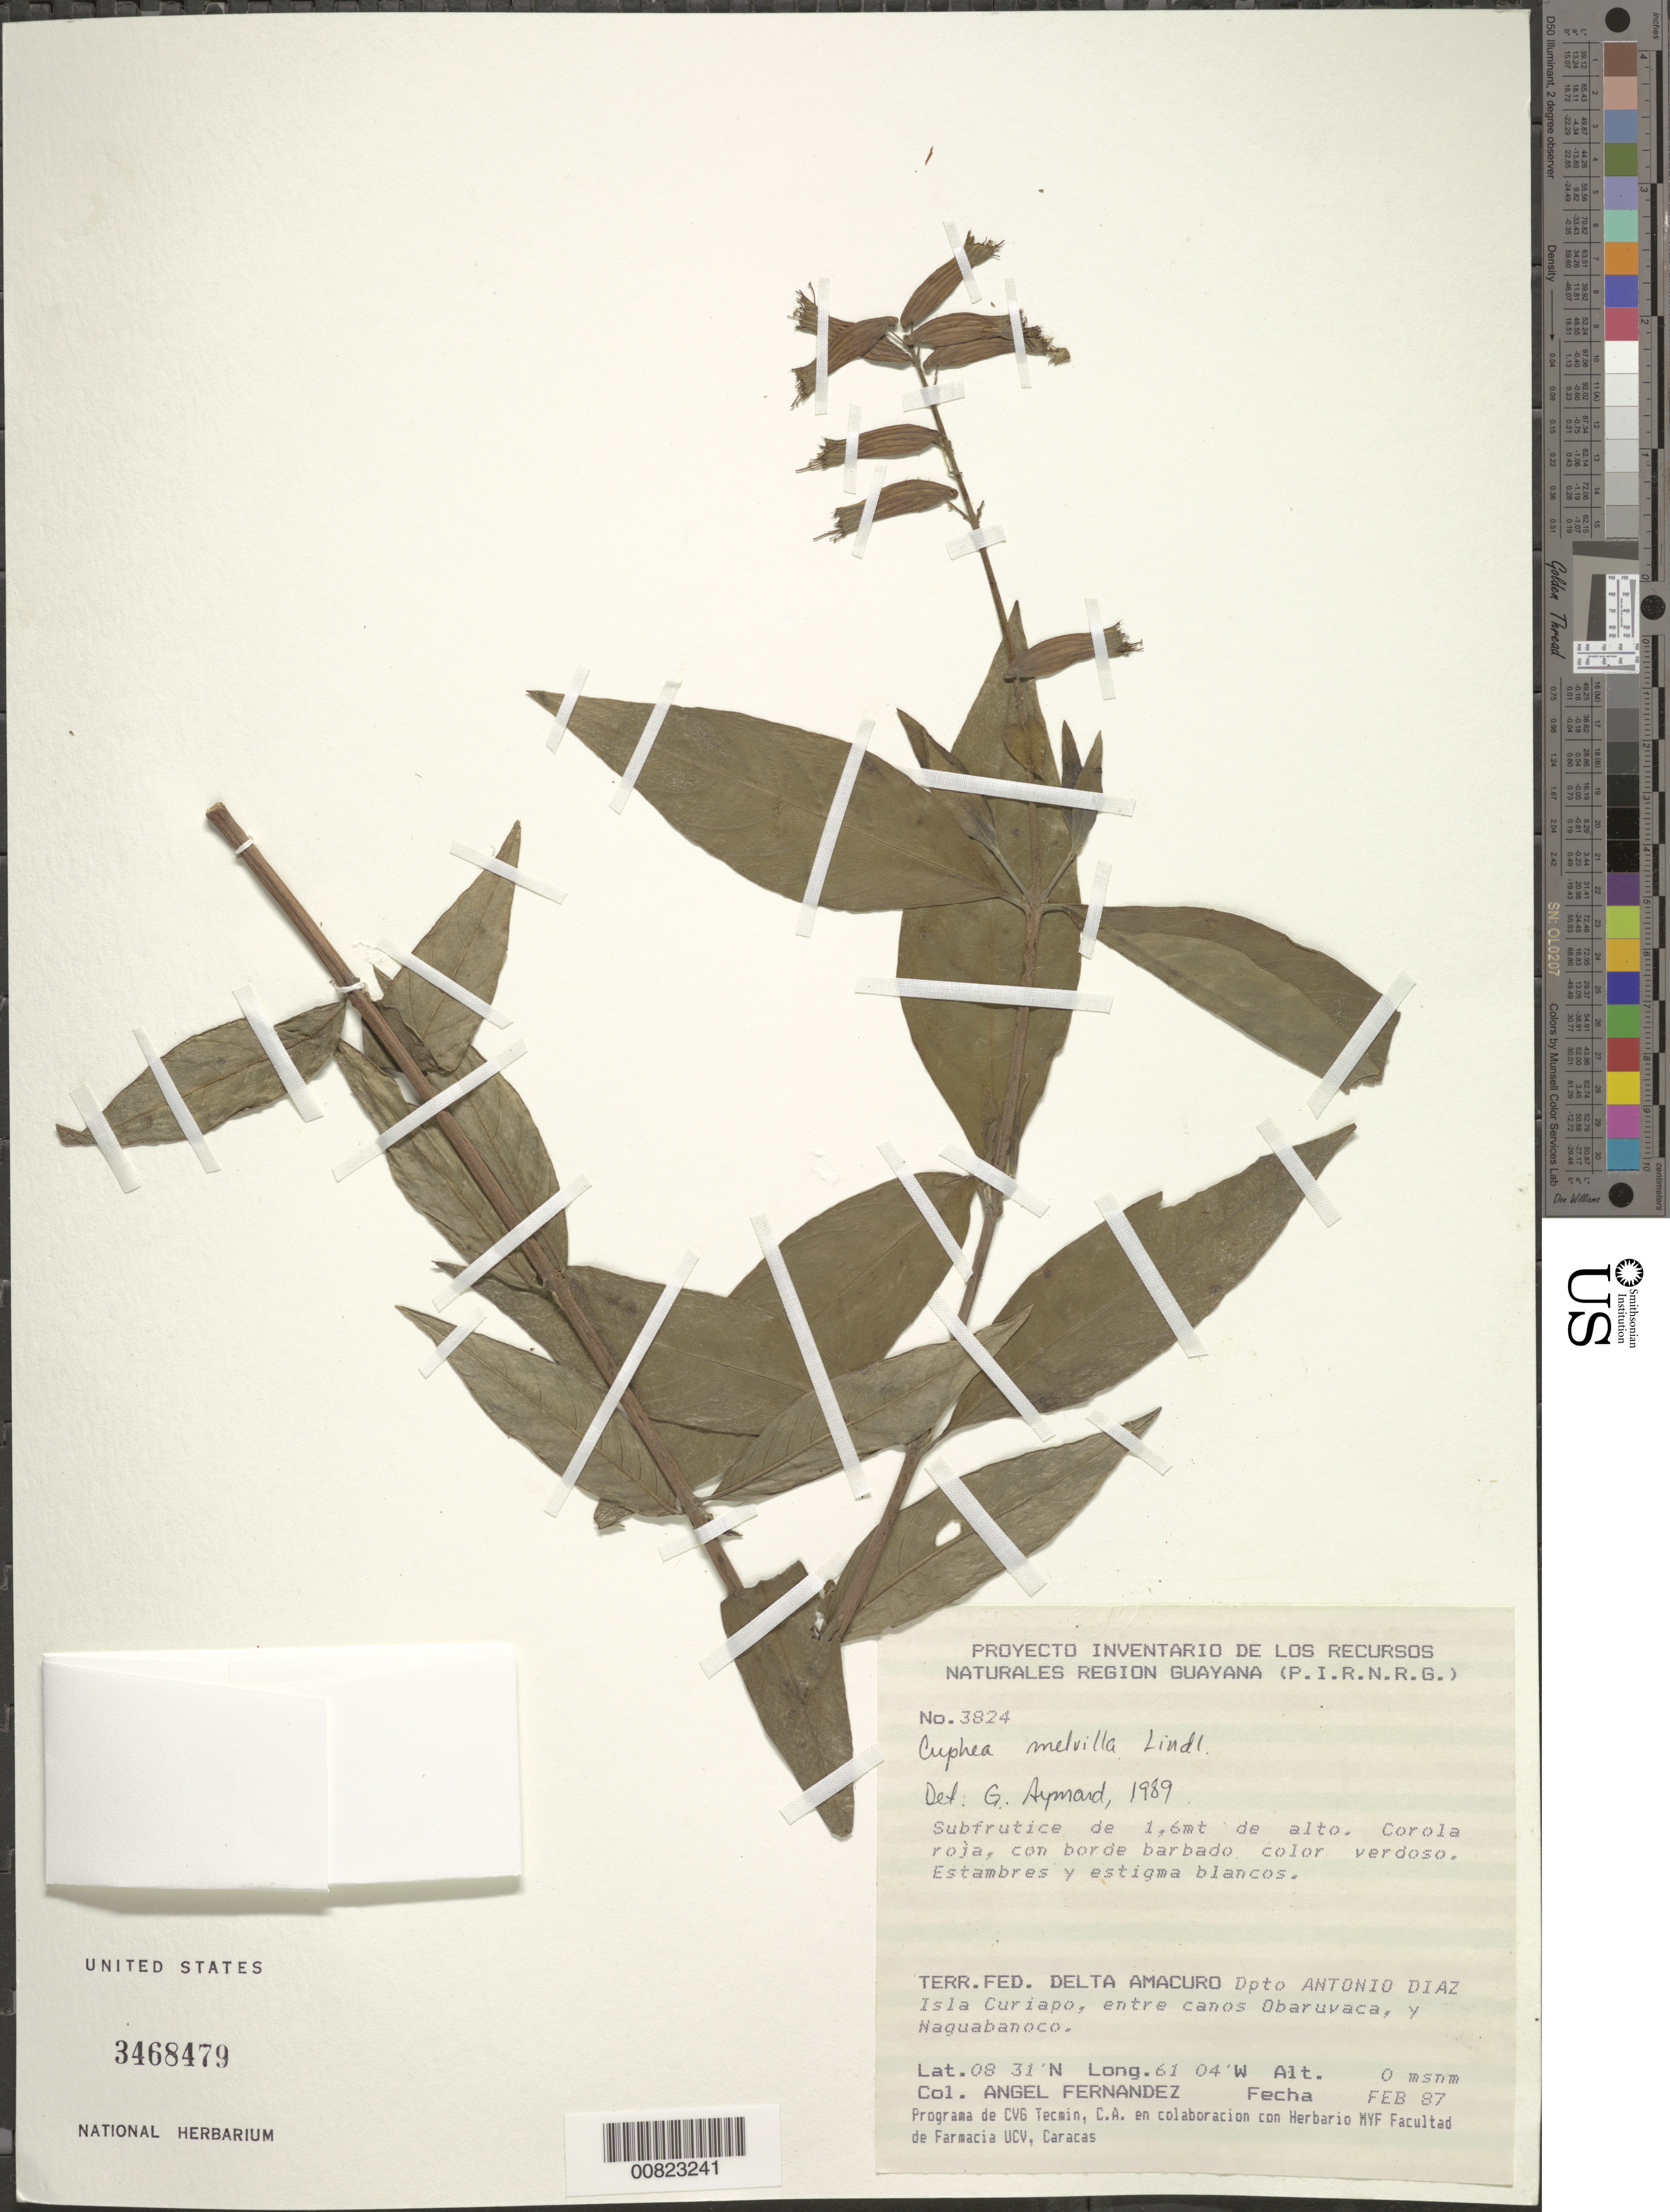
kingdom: Plantae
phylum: Tracheophyta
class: Magnoliopsida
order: Myrtales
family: Lythraceae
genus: Cuphea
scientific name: Cuphea melvilla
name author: Lindl.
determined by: Aymard C., G. A., (PORT), Univ. Nac. Exp. de los Llanos Ezequiel Zamora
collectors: A. Fernández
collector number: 3824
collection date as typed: Feb-87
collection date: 1987-02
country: Venezuela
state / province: Delta Amacuro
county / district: Antonio Díaz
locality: Isla Curiapo, entre caños Obaruvaca y Naguabanoco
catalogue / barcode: US 3468479